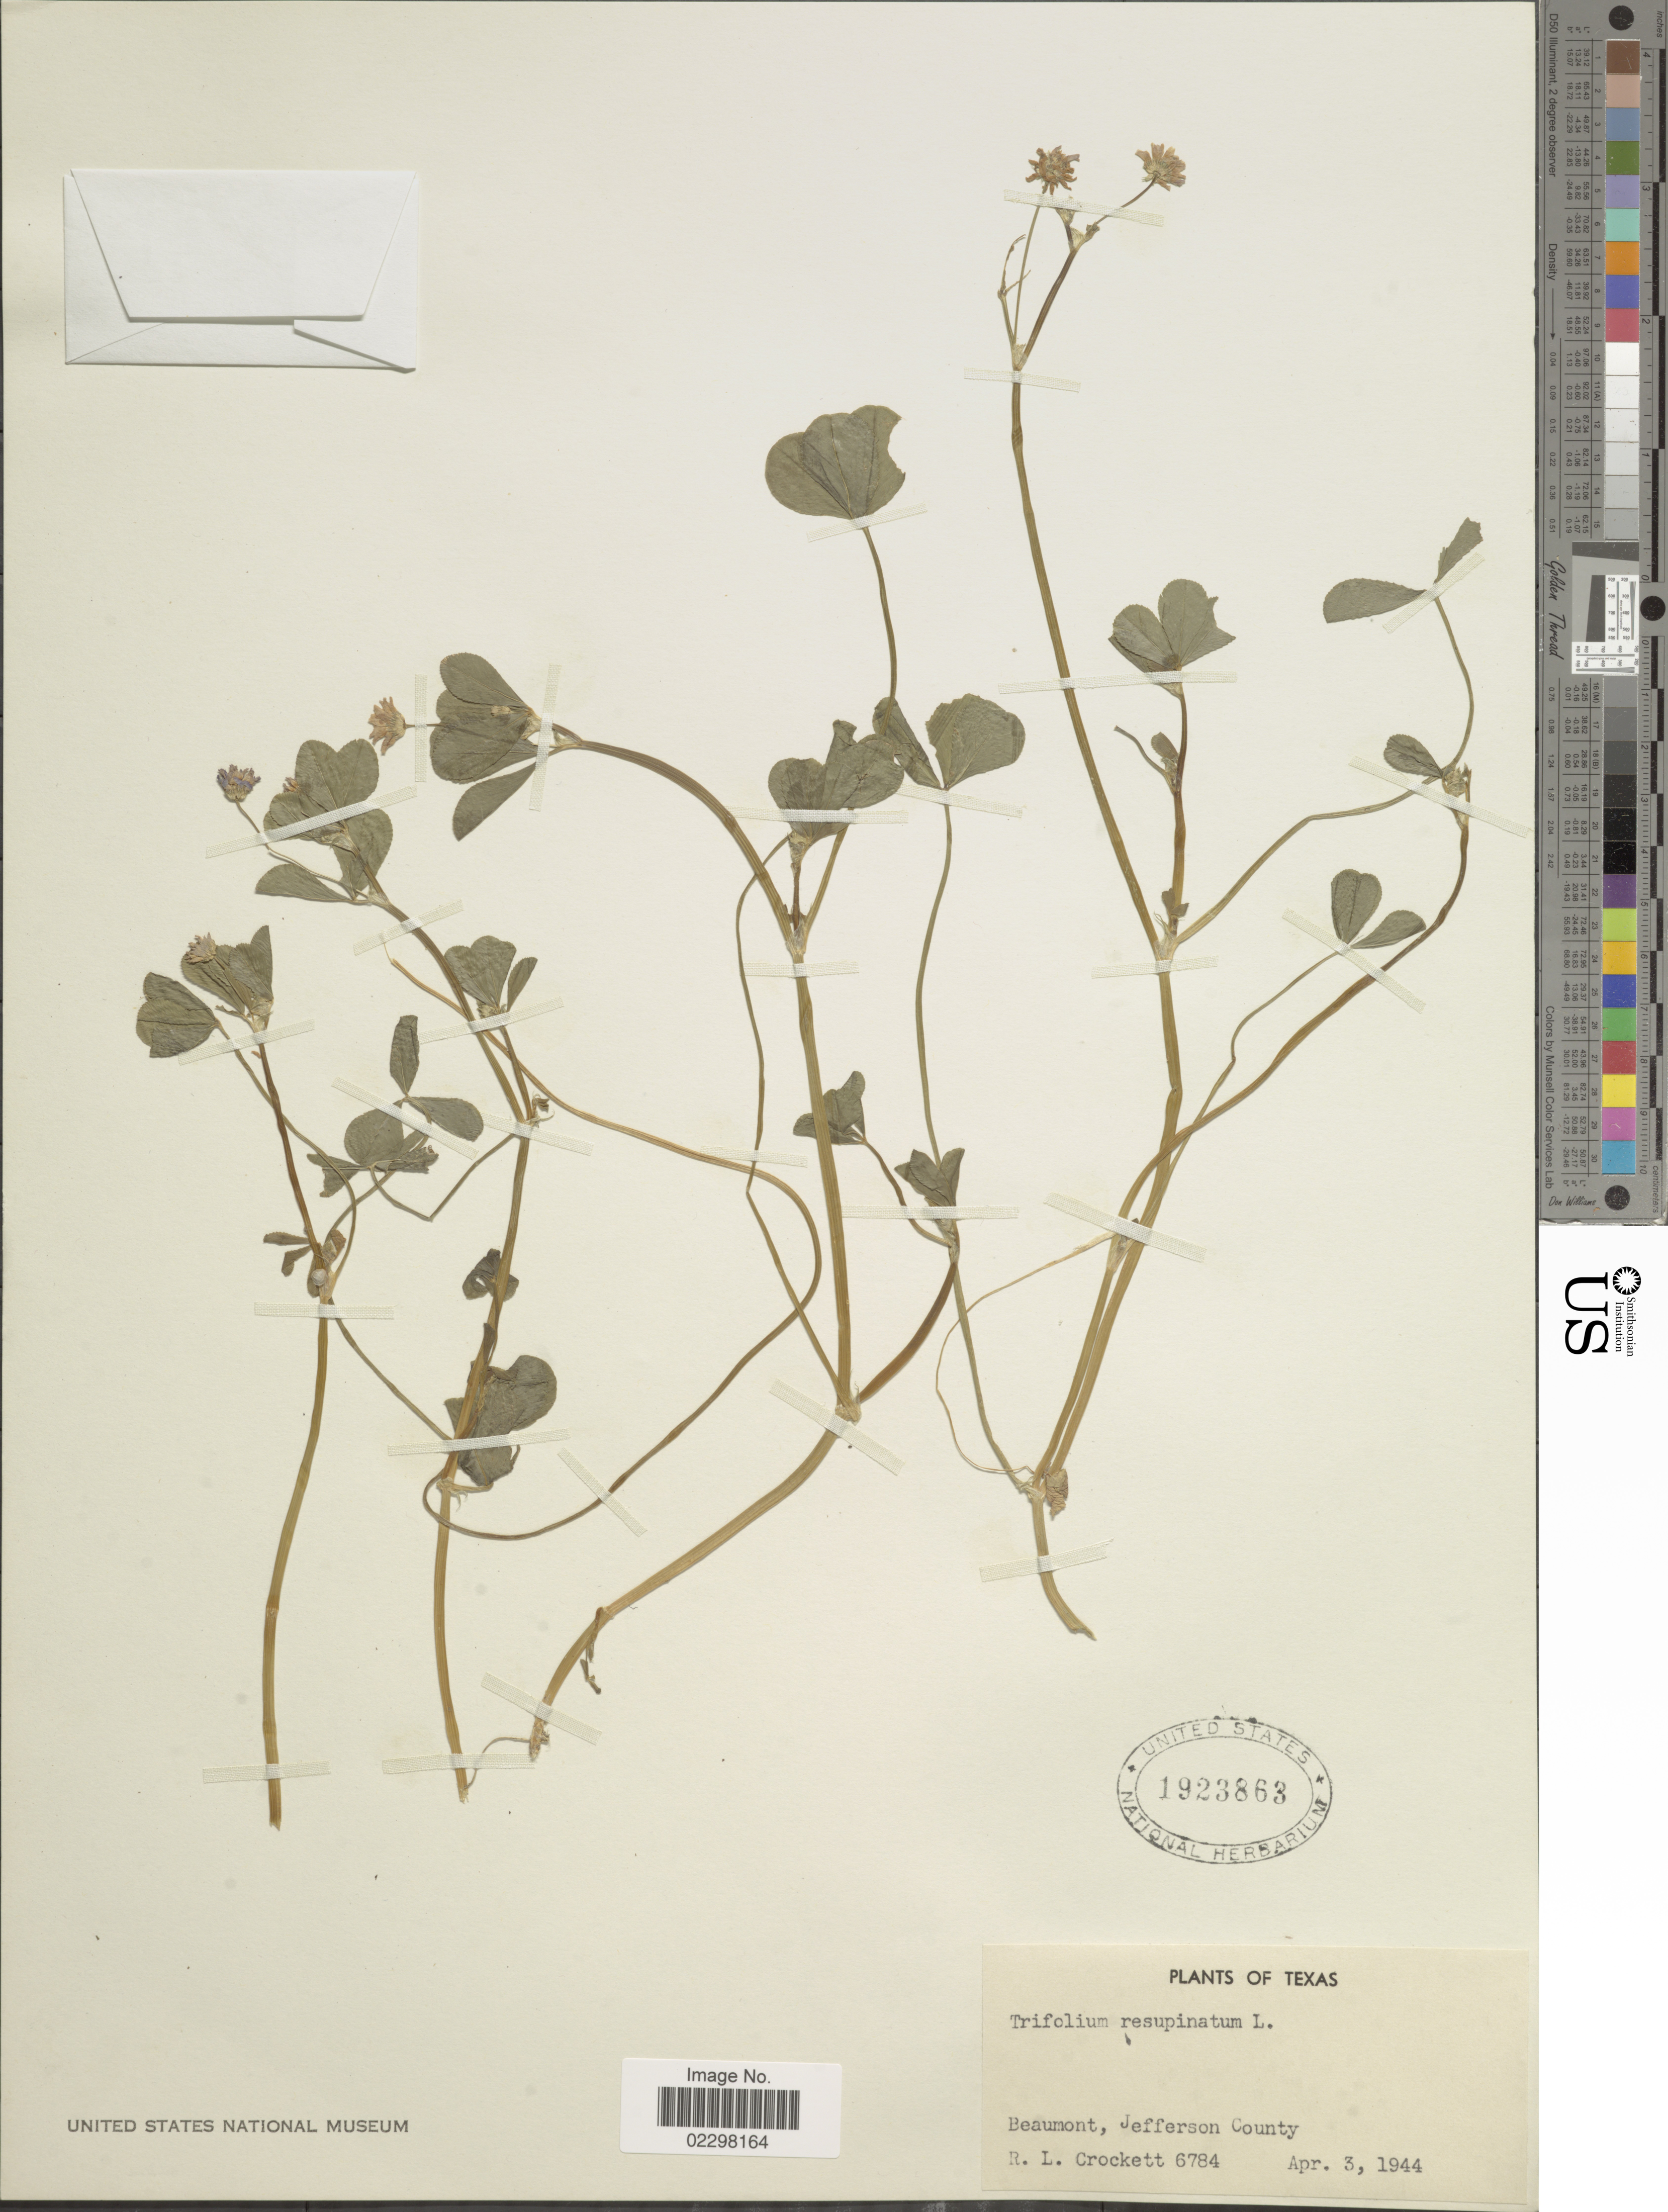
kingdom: Plantae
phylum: Tracheophyta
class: Magnoliopsida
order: Fabales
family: Fabaceae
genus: Trifolium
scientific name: Trifolium resupinatum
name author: L.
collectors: R. Crockett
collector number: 6784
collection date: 1944-04-03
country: United States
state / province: Texas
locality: Beaumont, Jefferson County.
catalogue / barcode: US 1923863